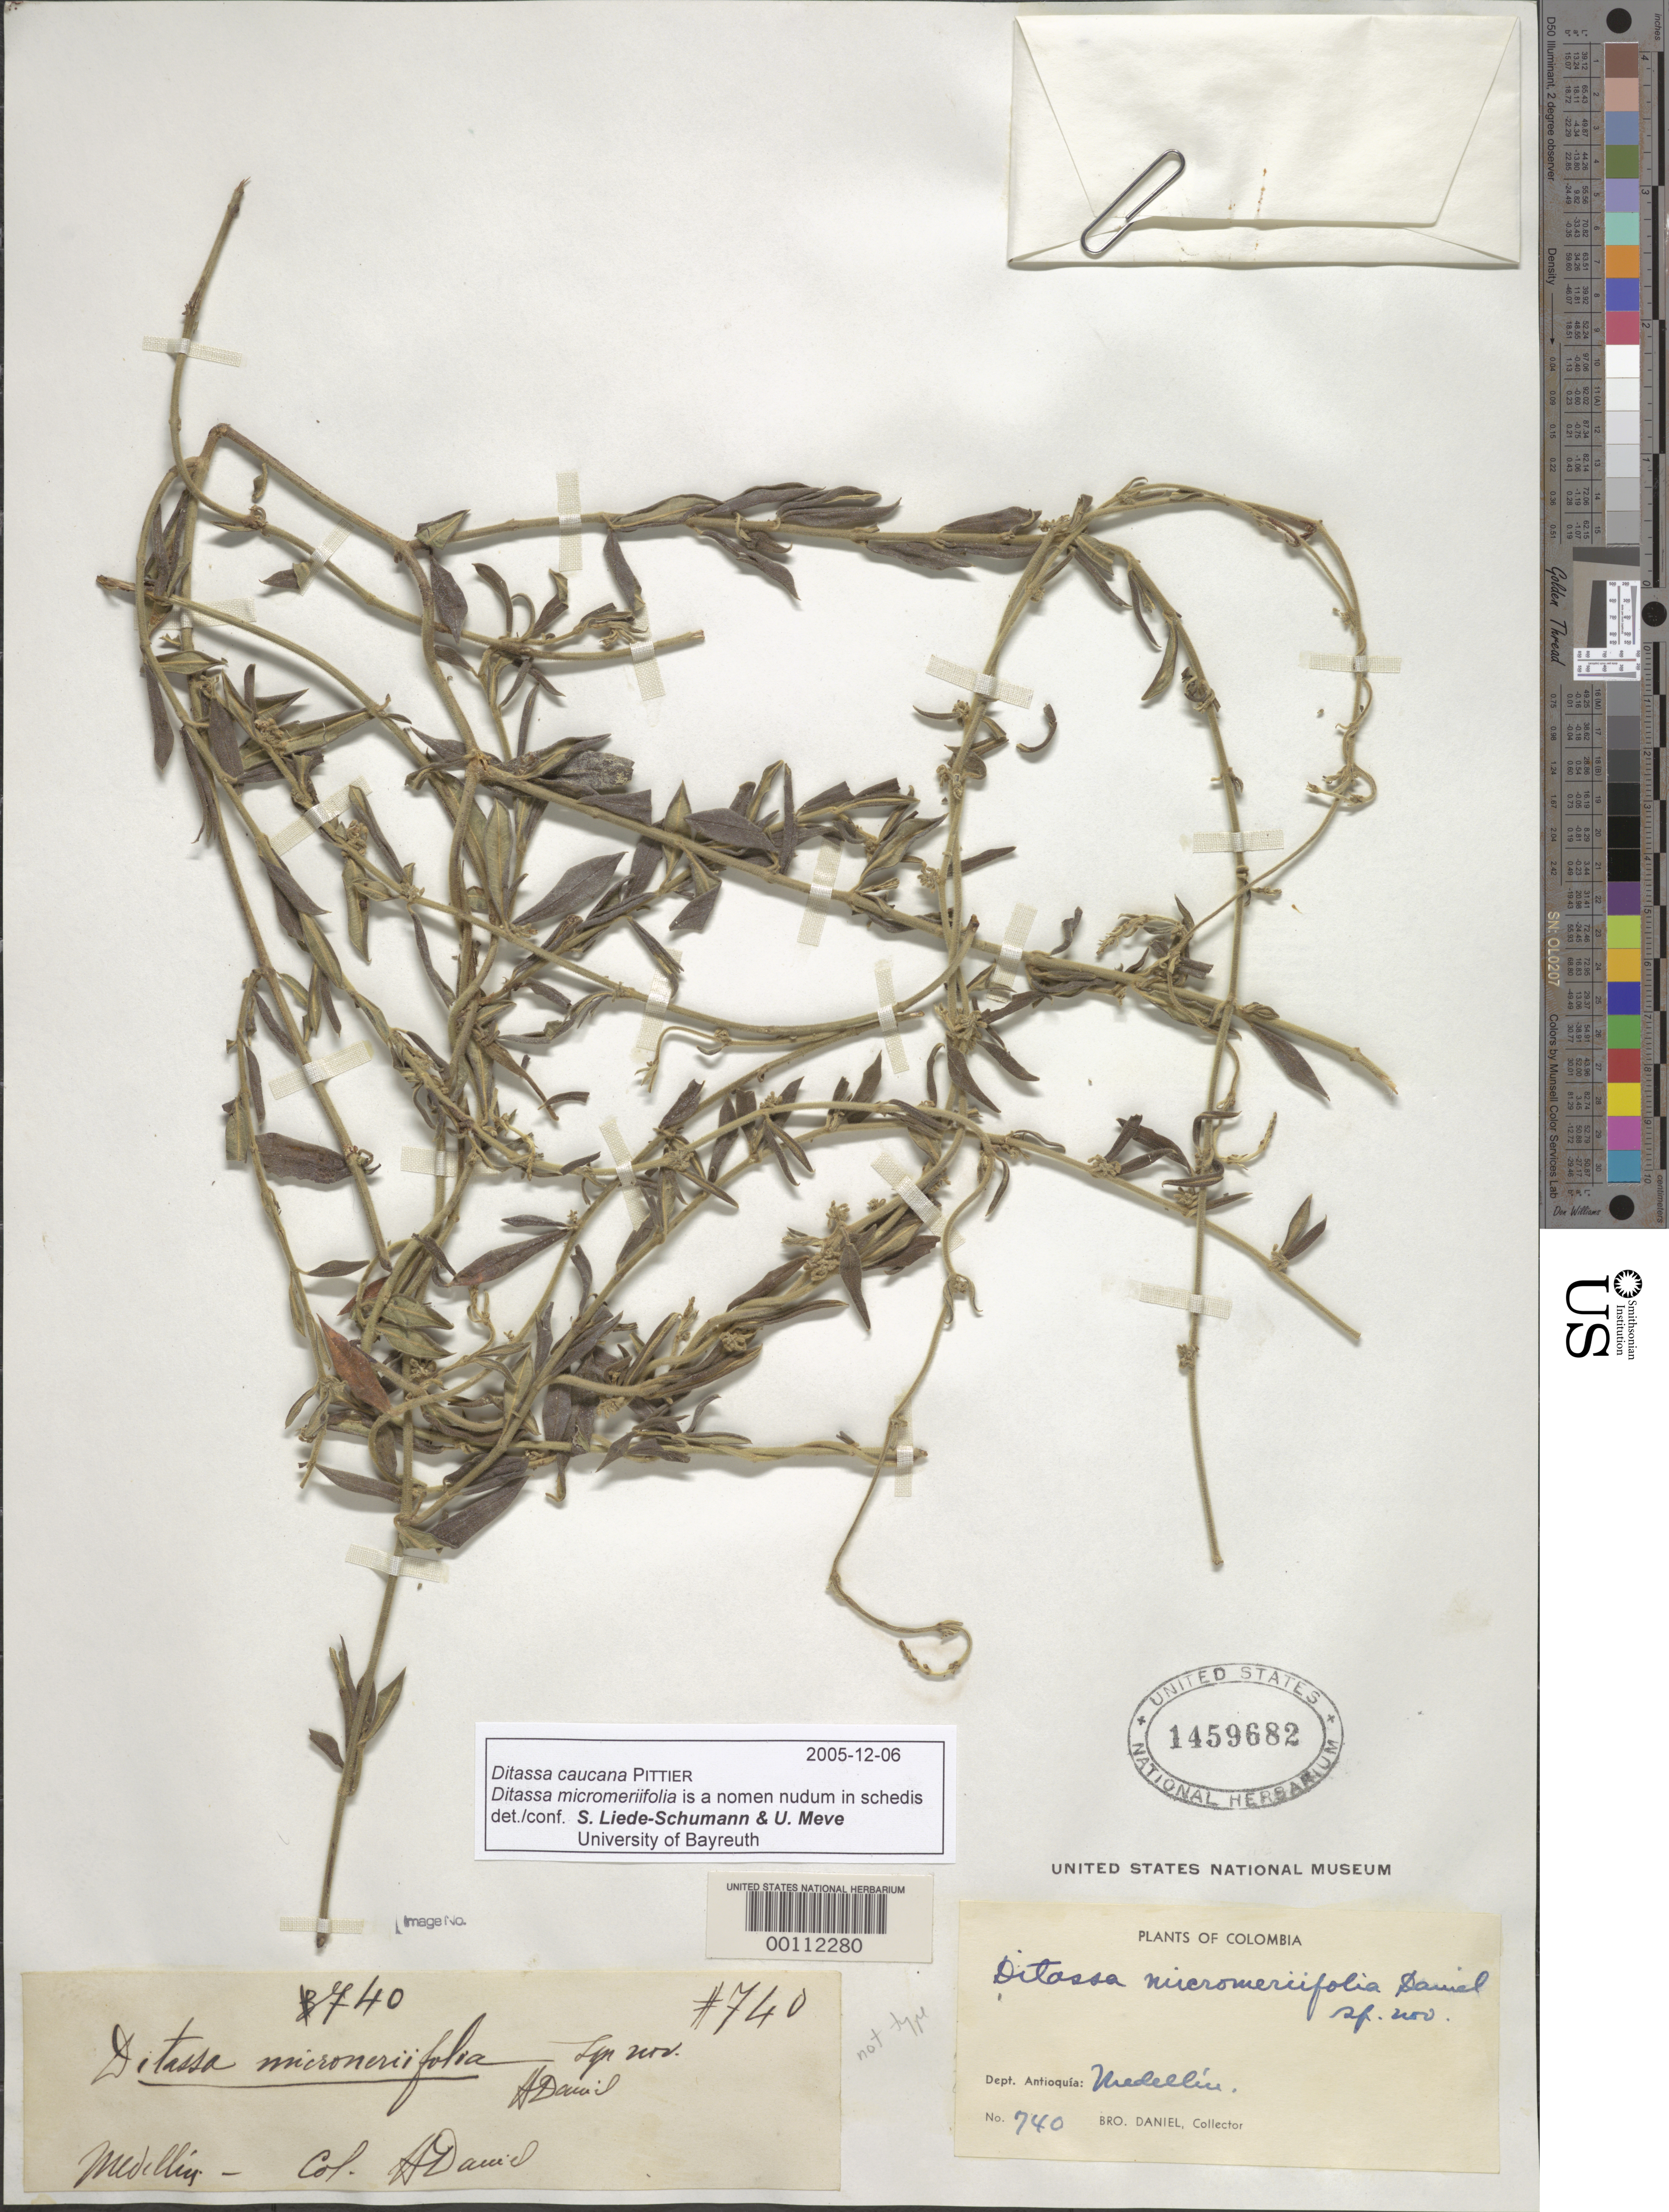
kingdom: Plantae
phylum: Tracheophyta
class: Magnoliopsida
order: Gentianales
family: Apocynaceae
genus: Ditassa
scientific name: Ditassa caucana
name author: Pittier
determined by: Liede-Schumann, S.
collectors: Bro. Daniel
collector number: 740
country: Colombia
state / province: Antioquia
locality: Medellin.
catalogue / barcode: US 1459682